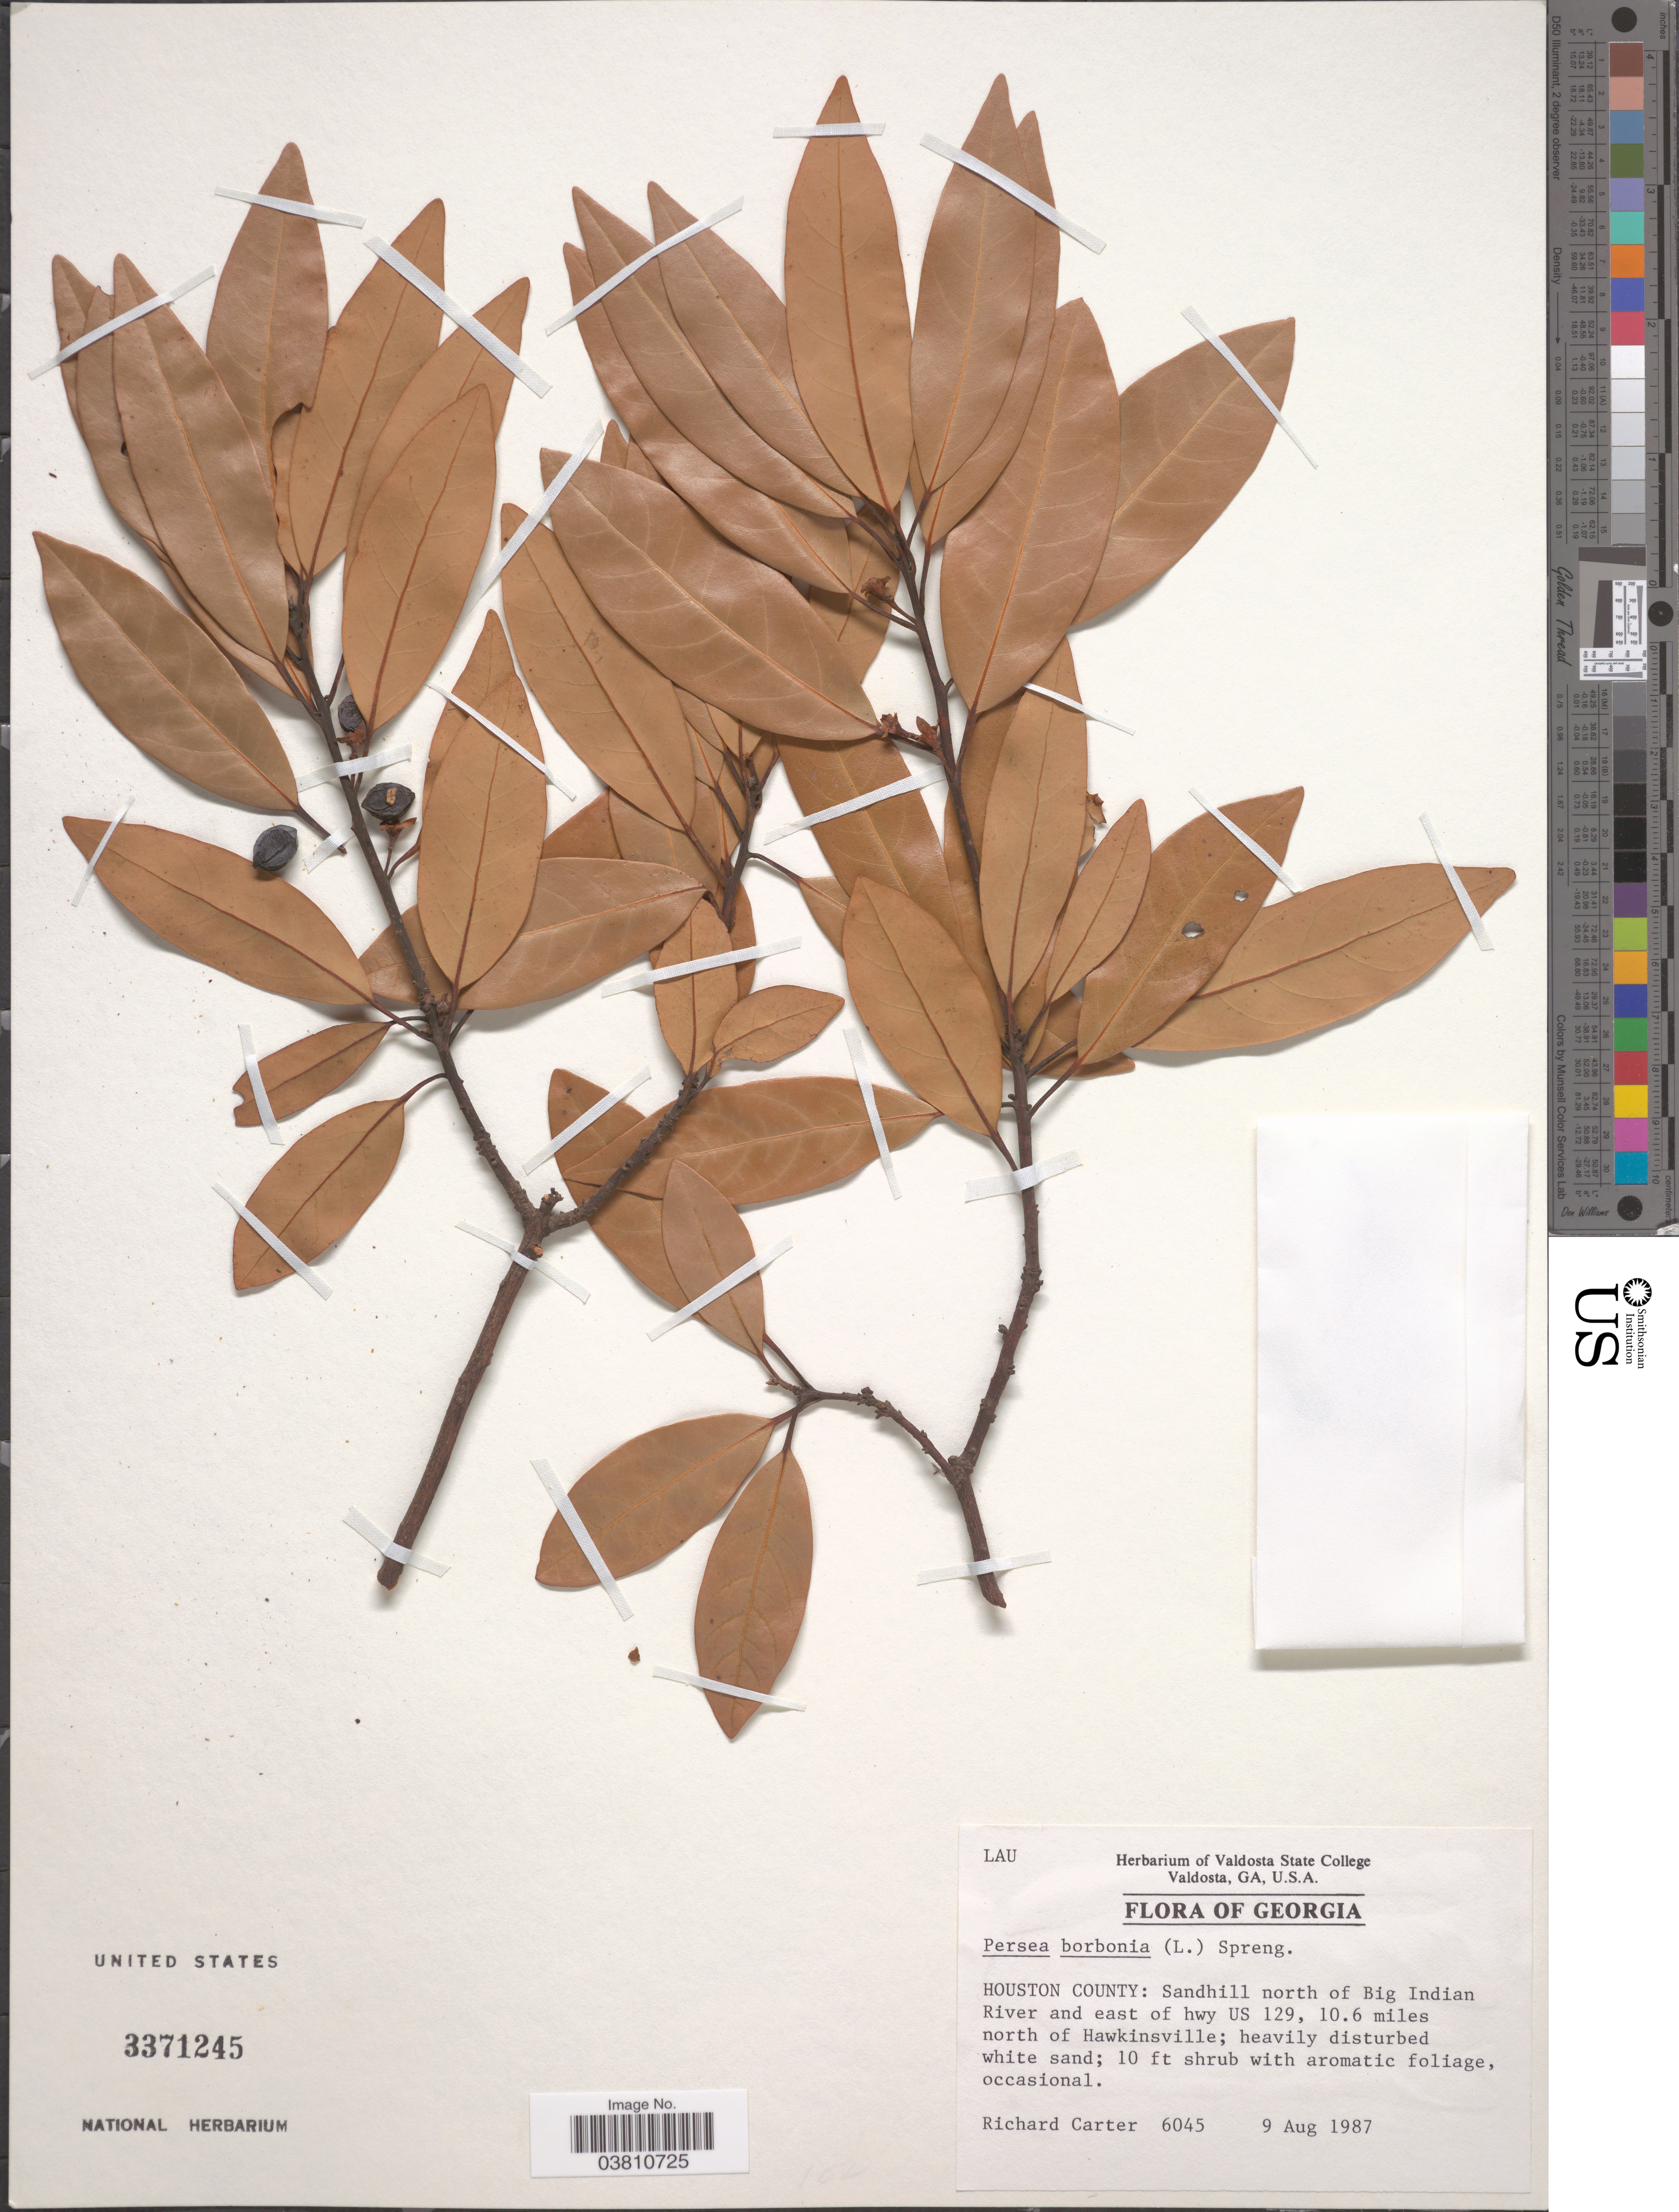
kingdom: Plantae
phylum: Tracheophyta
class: Magnoliopsida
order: Laurales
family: Lauraceae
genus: Persea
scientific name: Persea borbonia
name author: (L.) Spreng.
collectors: R. Carter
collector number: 6045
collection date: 1987-08-09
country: United States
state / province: Georgia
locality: Houston County: Sandhill north of Big Indian river and east of hwy US 129, 10.6 miles north of Hawkinsville.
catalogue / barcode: US 3371245